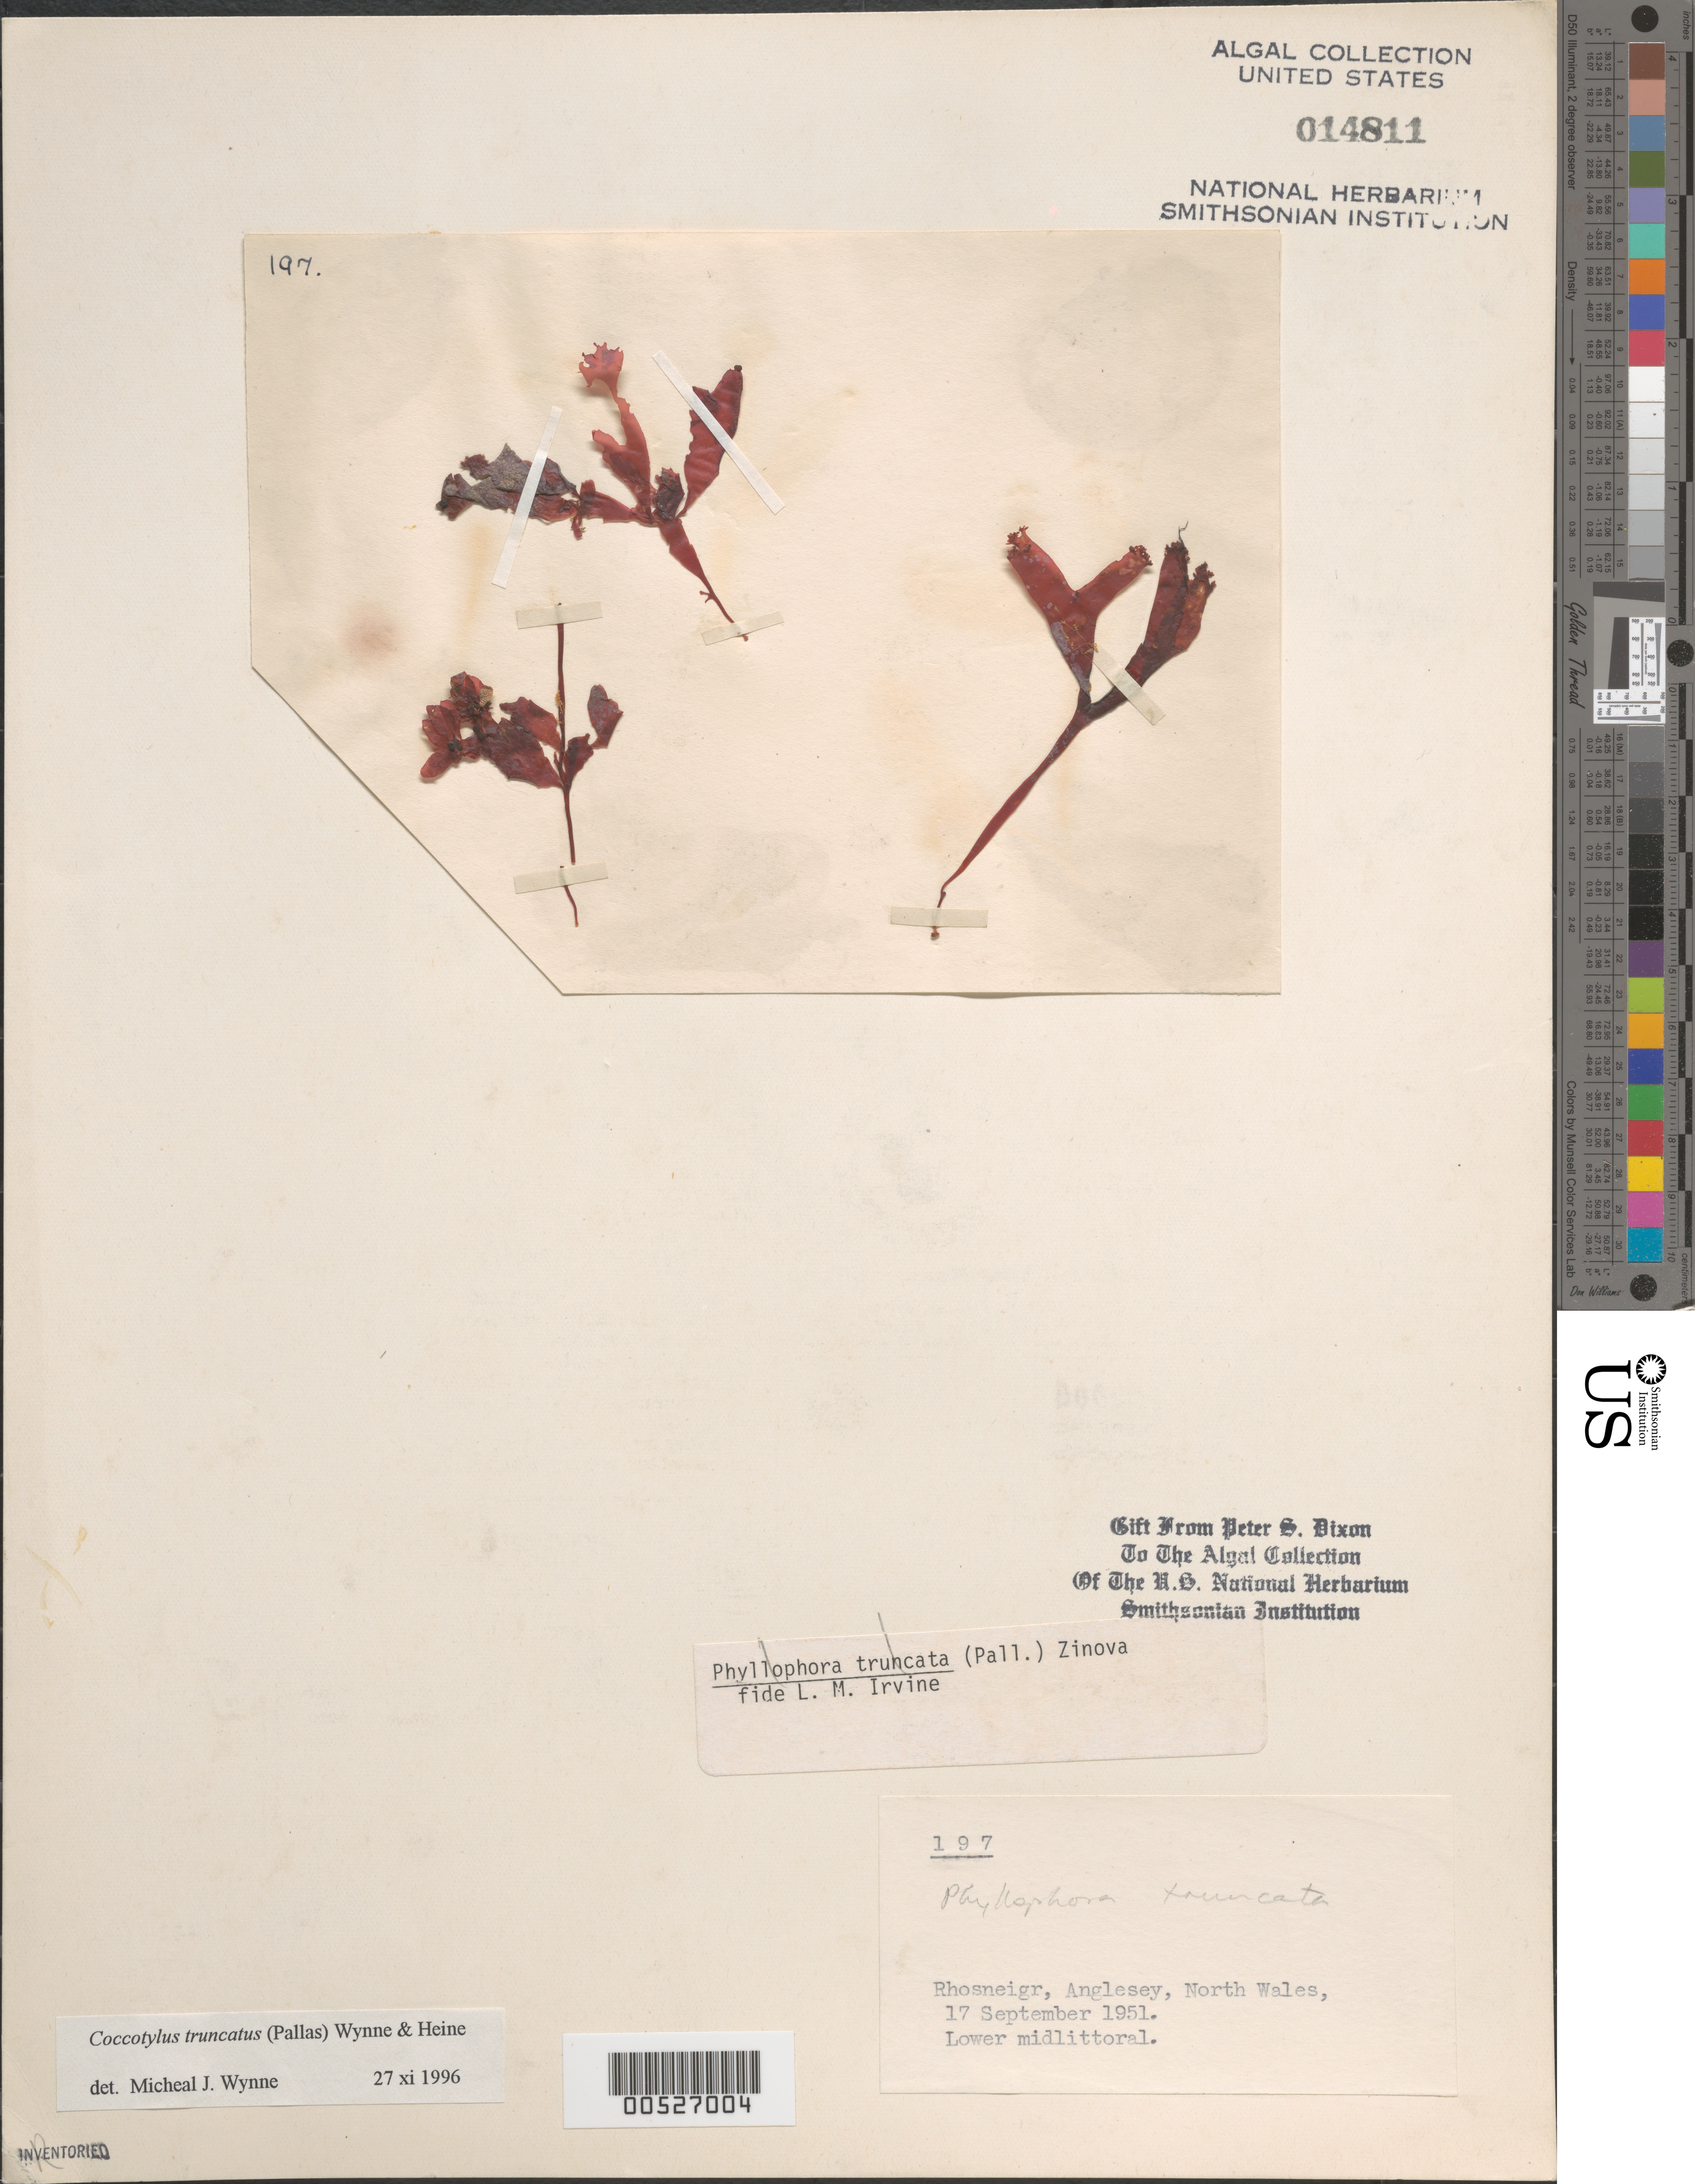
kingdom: Plantae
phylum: Rhodophyta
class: Florideophyceae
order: Gigartinales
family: Phyllophoraceae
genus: Coccotylus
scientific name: Coccotylus truncatus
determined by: Wynne, M. J.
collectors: P. S. Dixon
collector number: PSD 197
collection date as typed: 17 Sep 1951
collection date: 1951-09-17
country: United Kingdom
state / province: Wales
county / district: Gwynedd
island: Anglesey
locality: Rhosneigr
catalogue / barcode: US 14811